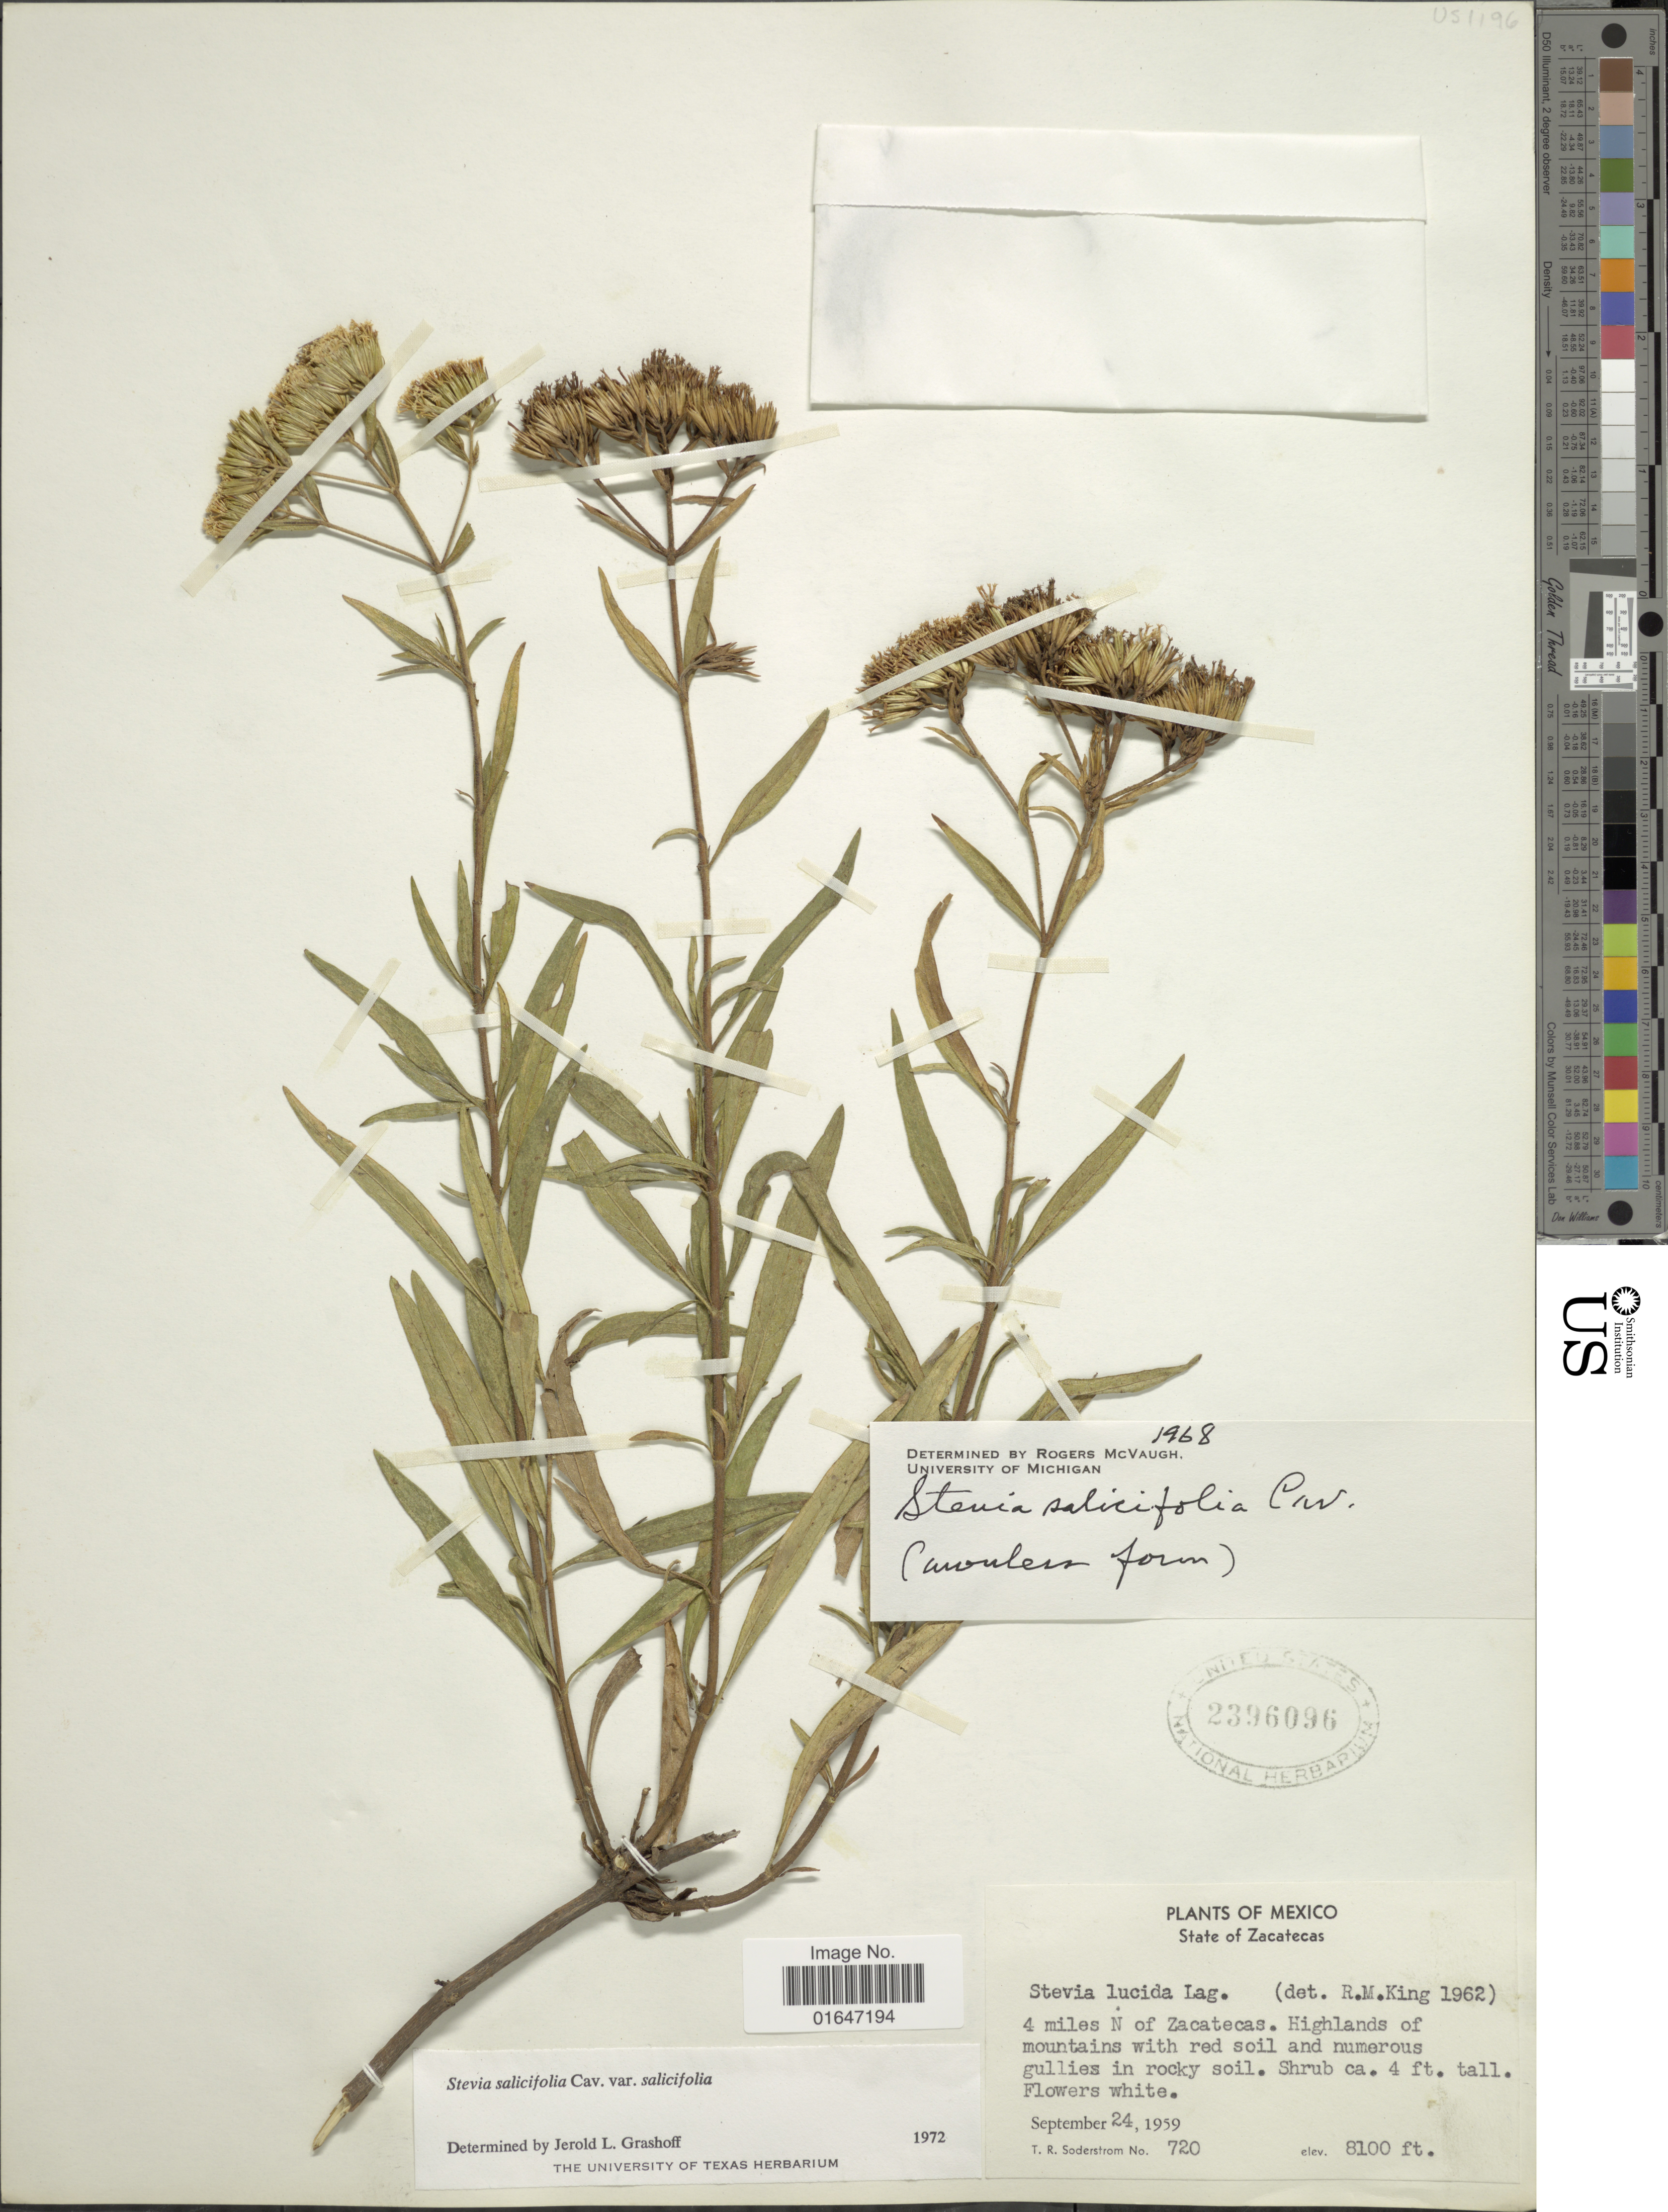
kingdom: Plantae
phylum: Tracheophyta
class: Magnoliopsida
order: Asterales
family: Asteraceae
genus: Stevia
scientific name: Stevia salicifolia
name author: Cav.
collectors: T. R. Soderstrom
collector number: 720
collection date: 1959-09-24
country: Mexico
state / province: Zacatecas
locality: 4 miles N of Zacatecas, Highlands of mountains with red soil and numerous gullies in rocky soil.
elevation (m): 2469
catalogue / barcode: US 2396096